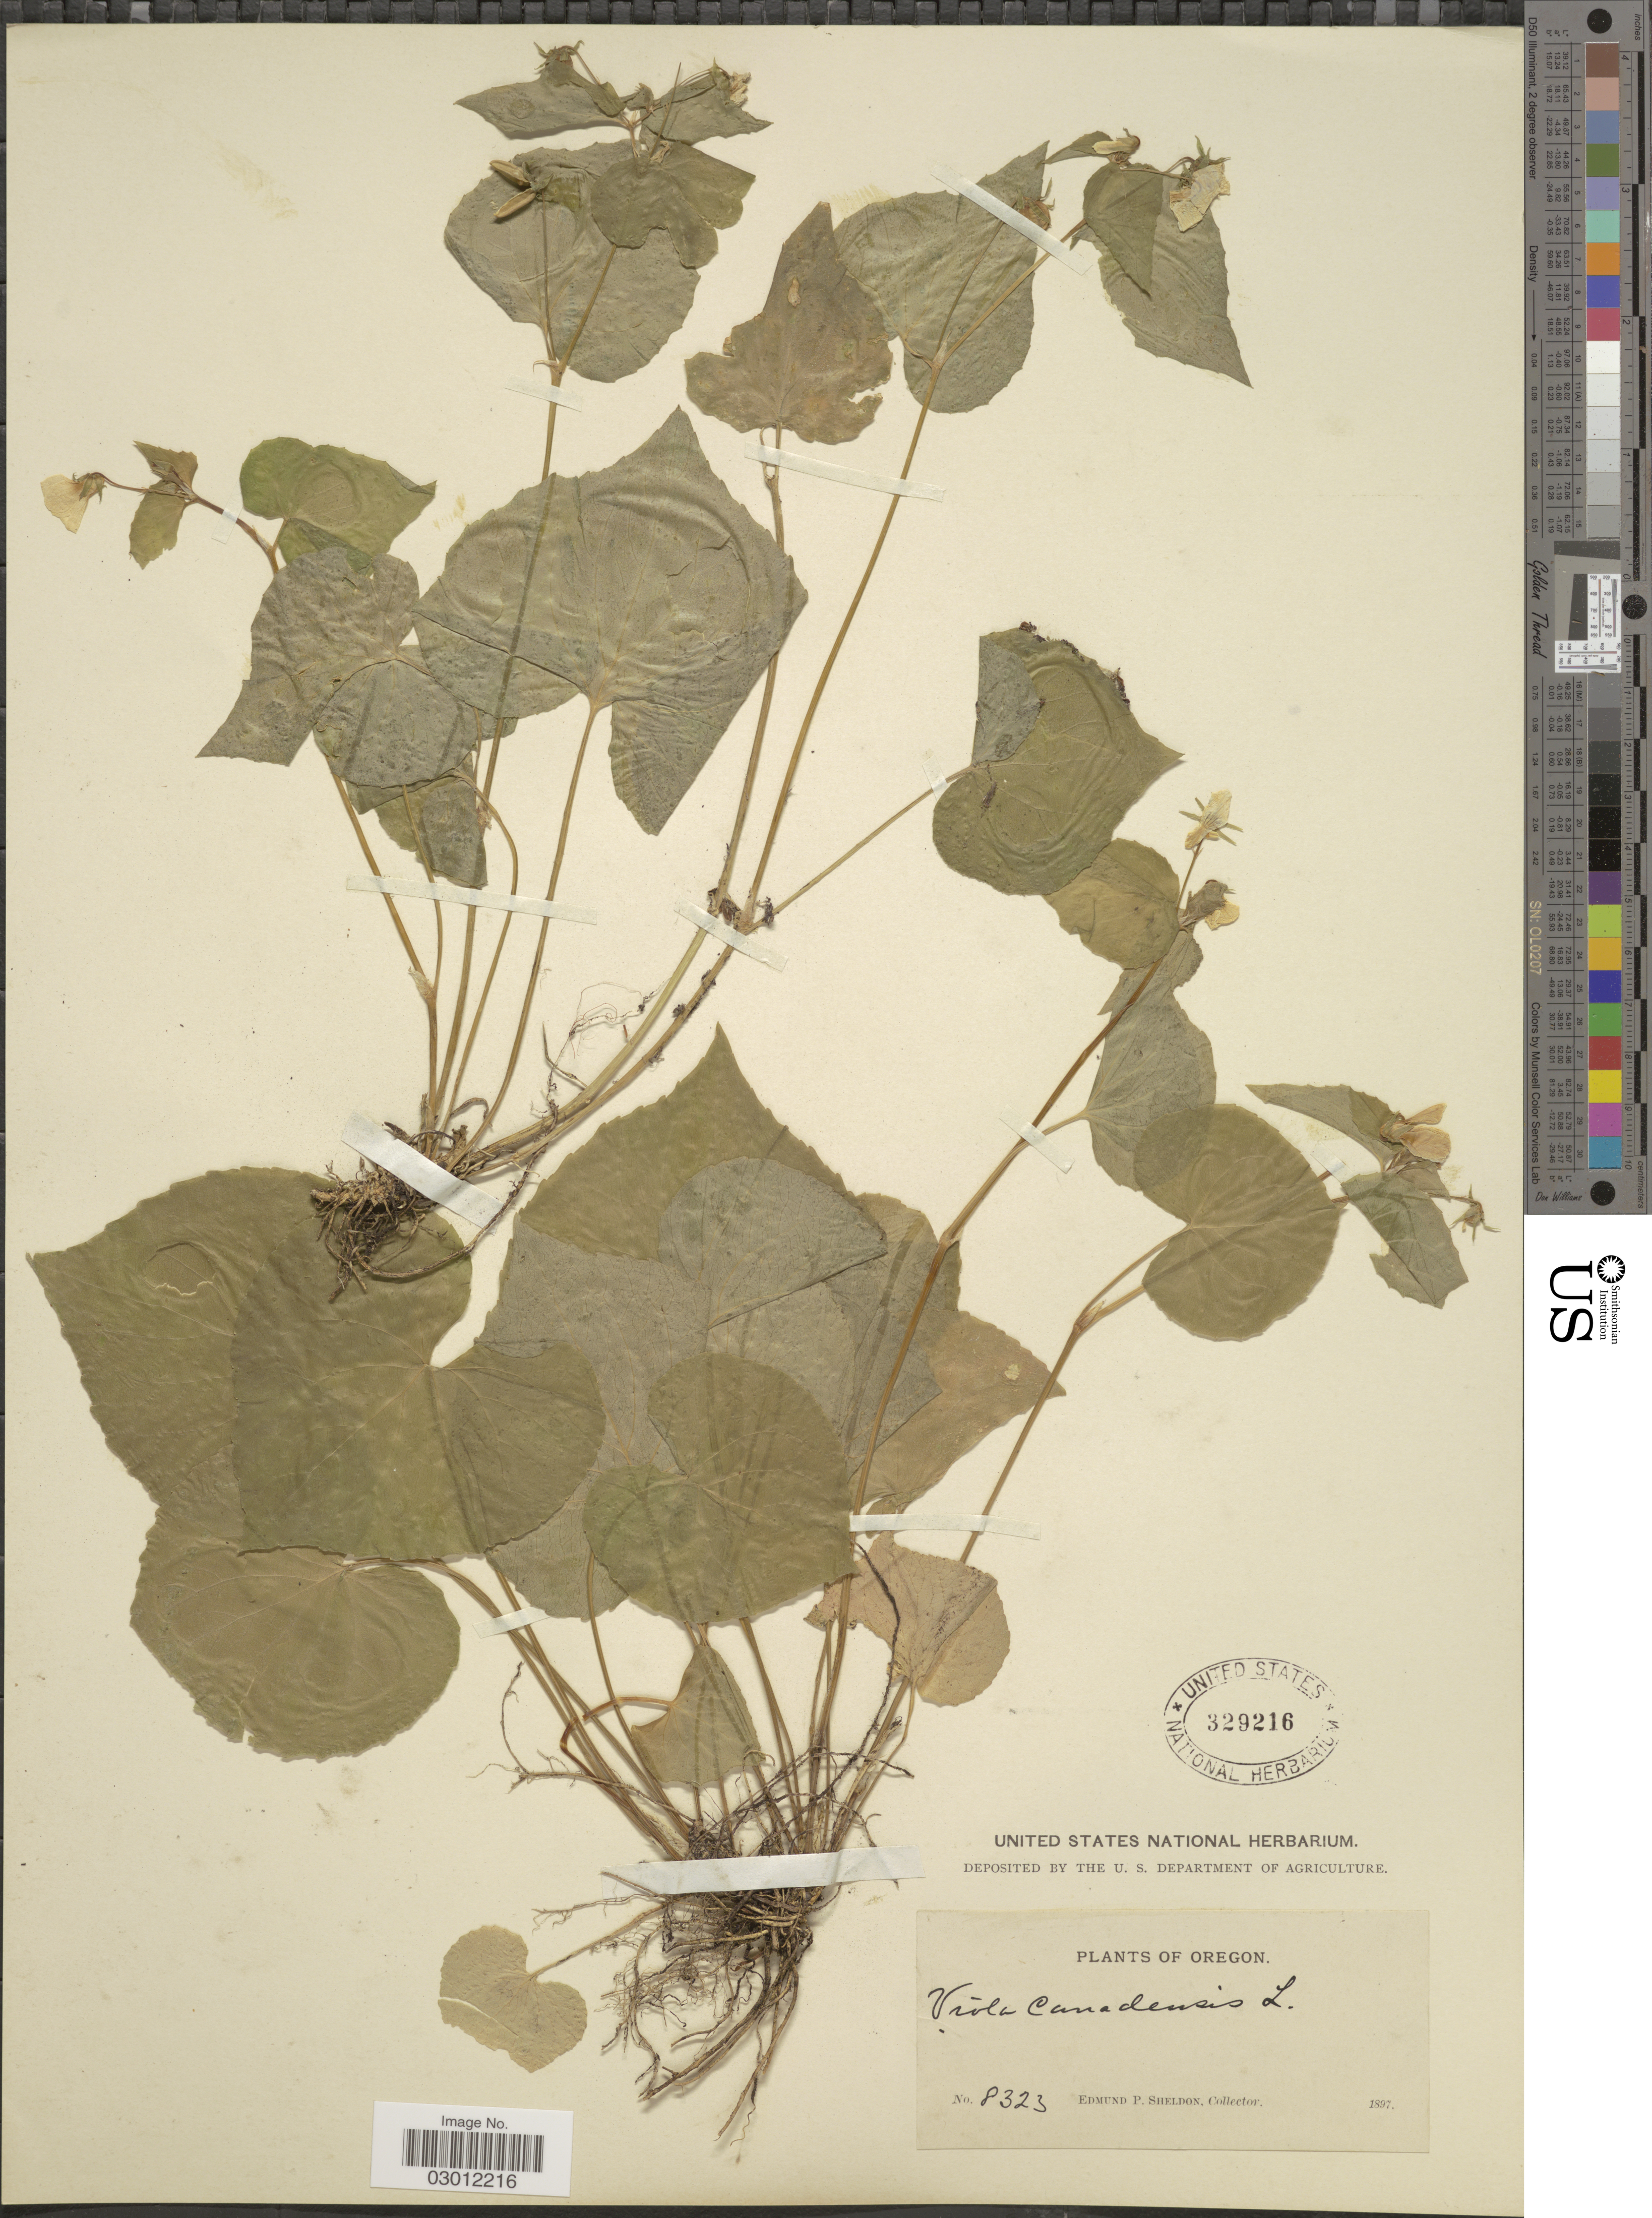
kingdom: Plantae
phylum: Tracheophyta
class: Magnoliopsida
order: Malpighiales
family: Violaceae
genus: Viola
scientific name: Viola canadensis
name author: L.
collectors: E. P. Sheldon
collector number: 8323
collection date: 1897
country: United States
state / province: Oregon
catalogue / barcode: US 329216